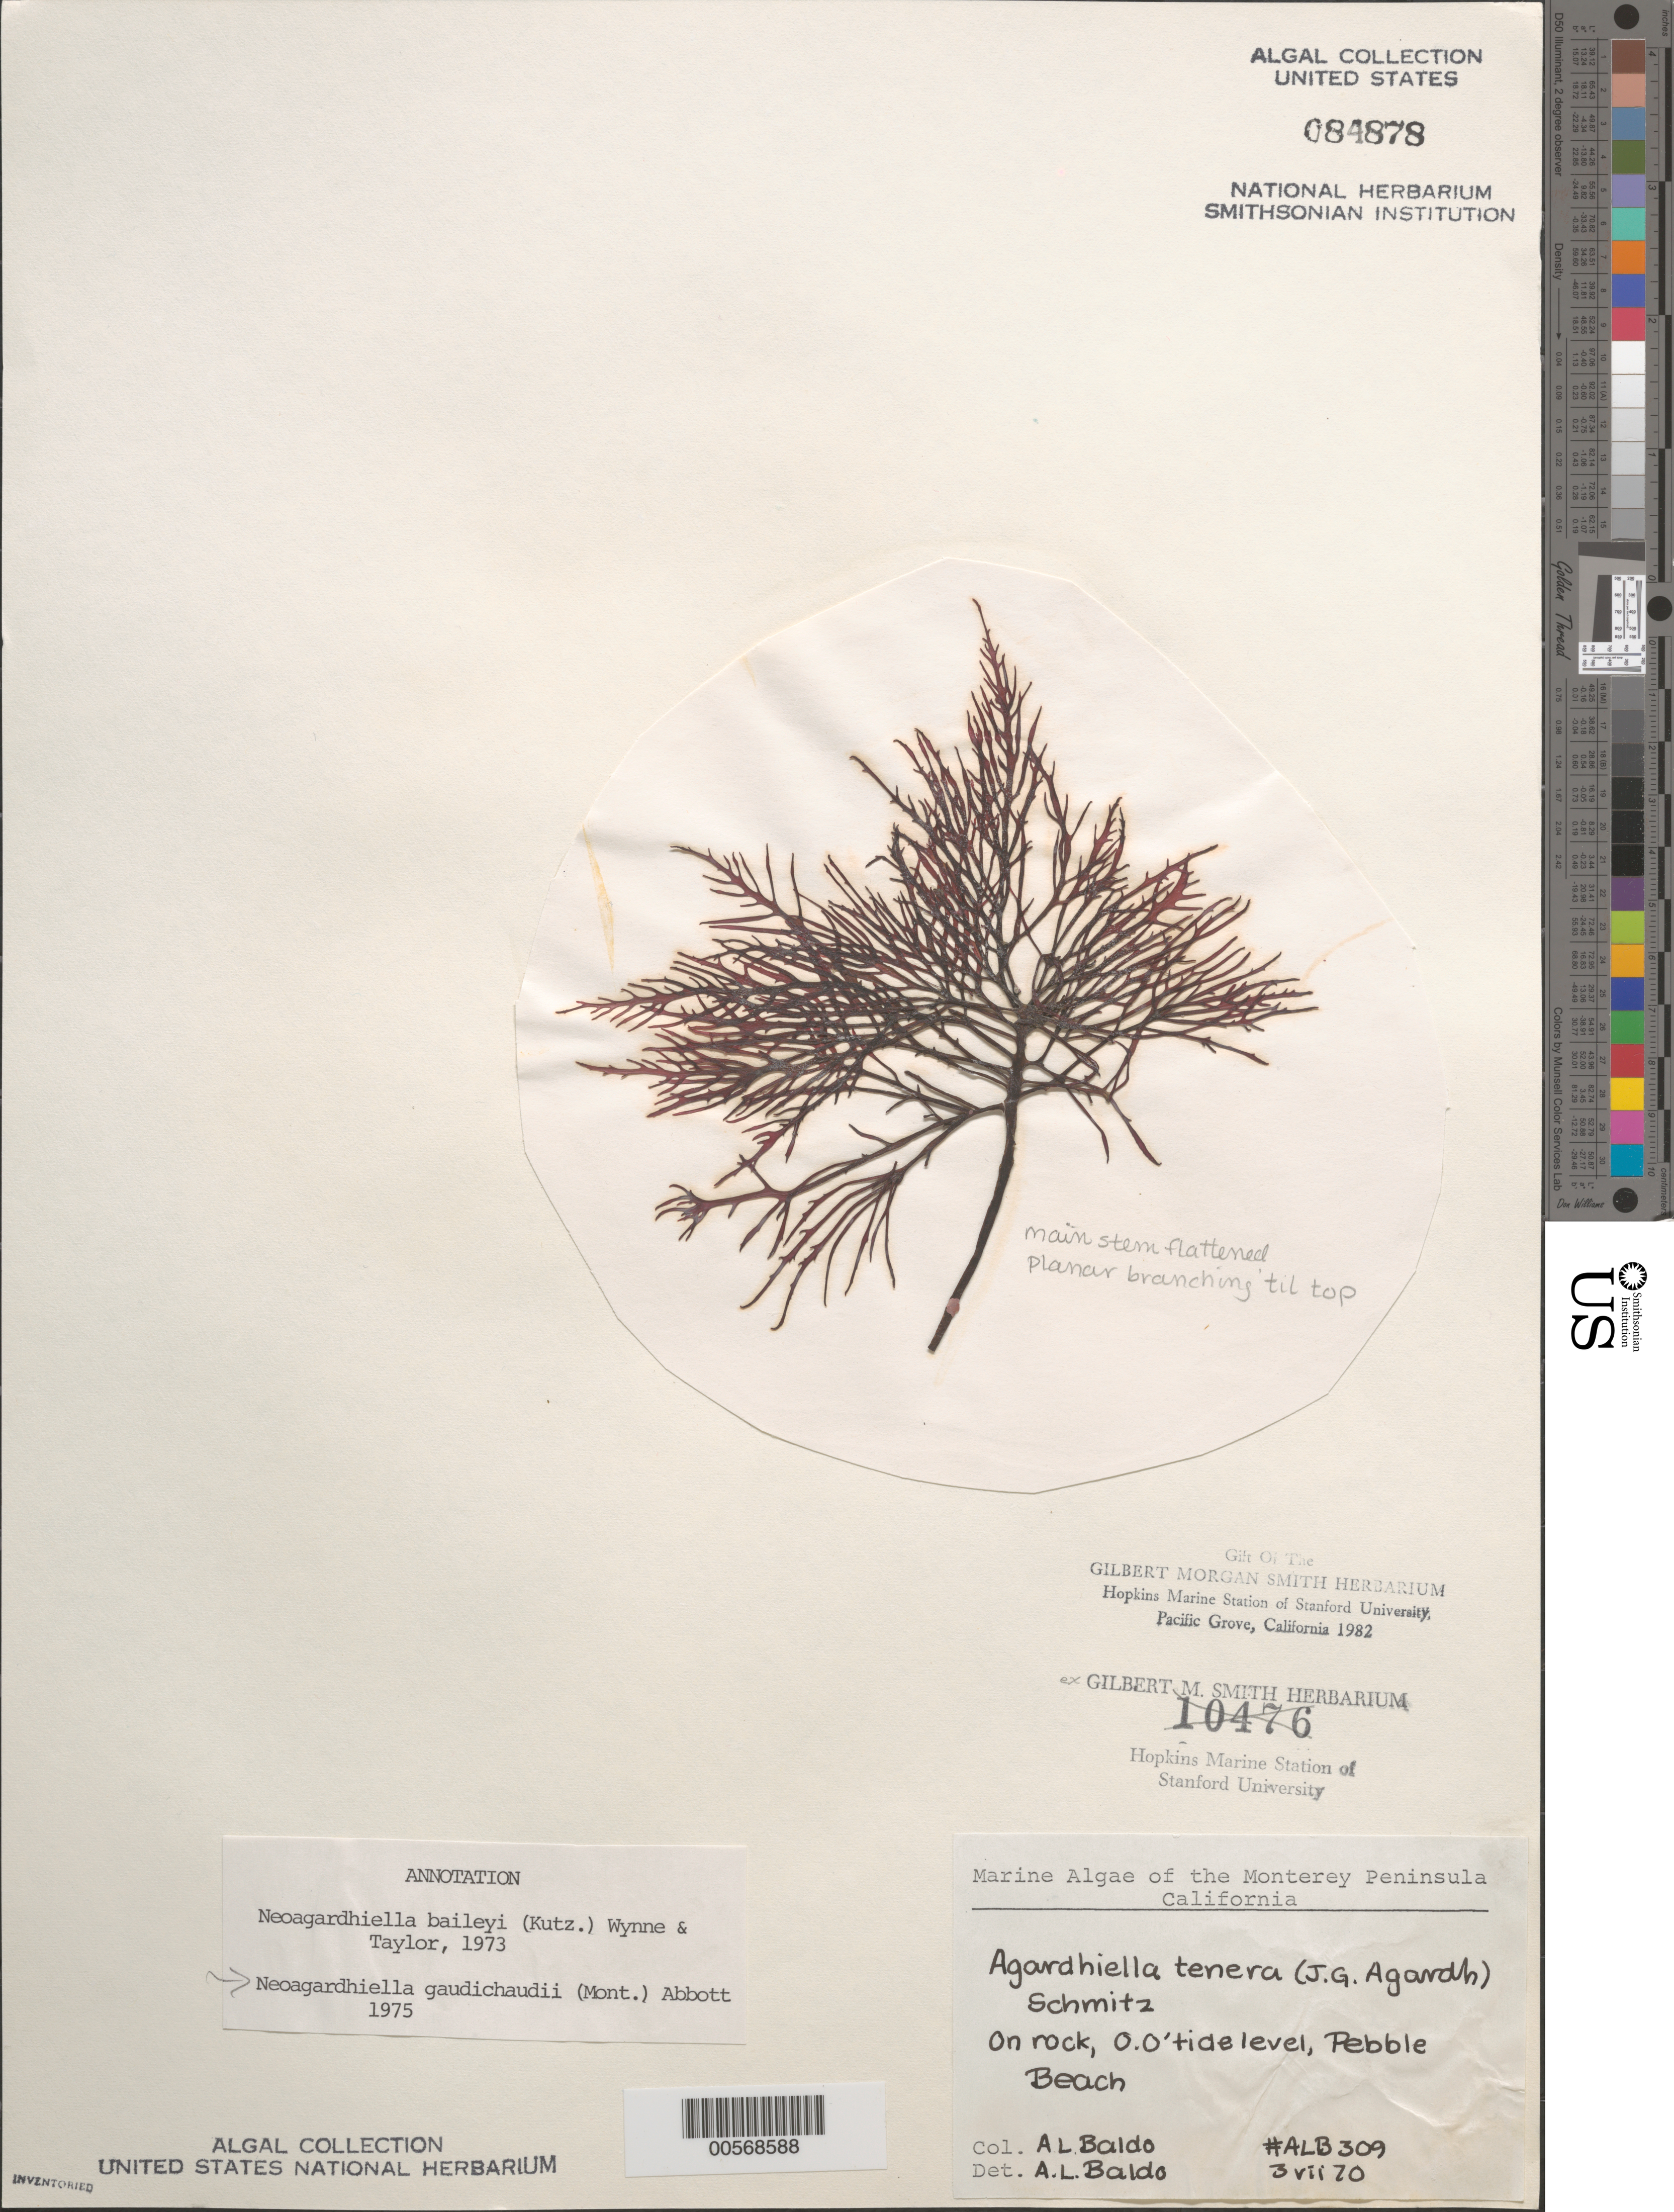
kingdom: Plantae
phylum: Rhodophyta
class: Florideophyceae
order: Gigartinales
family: Solieriaceae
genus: Sarcodiotheca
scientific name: Sarcodiotheca gaudichaudii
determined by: Algae name updating Project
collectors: A. Baldo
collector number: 309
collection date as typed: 03 Jul 1970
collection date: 1970-07-03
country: United States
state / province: California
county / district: Monterey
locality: Pebble Beach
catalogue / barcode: US 84878